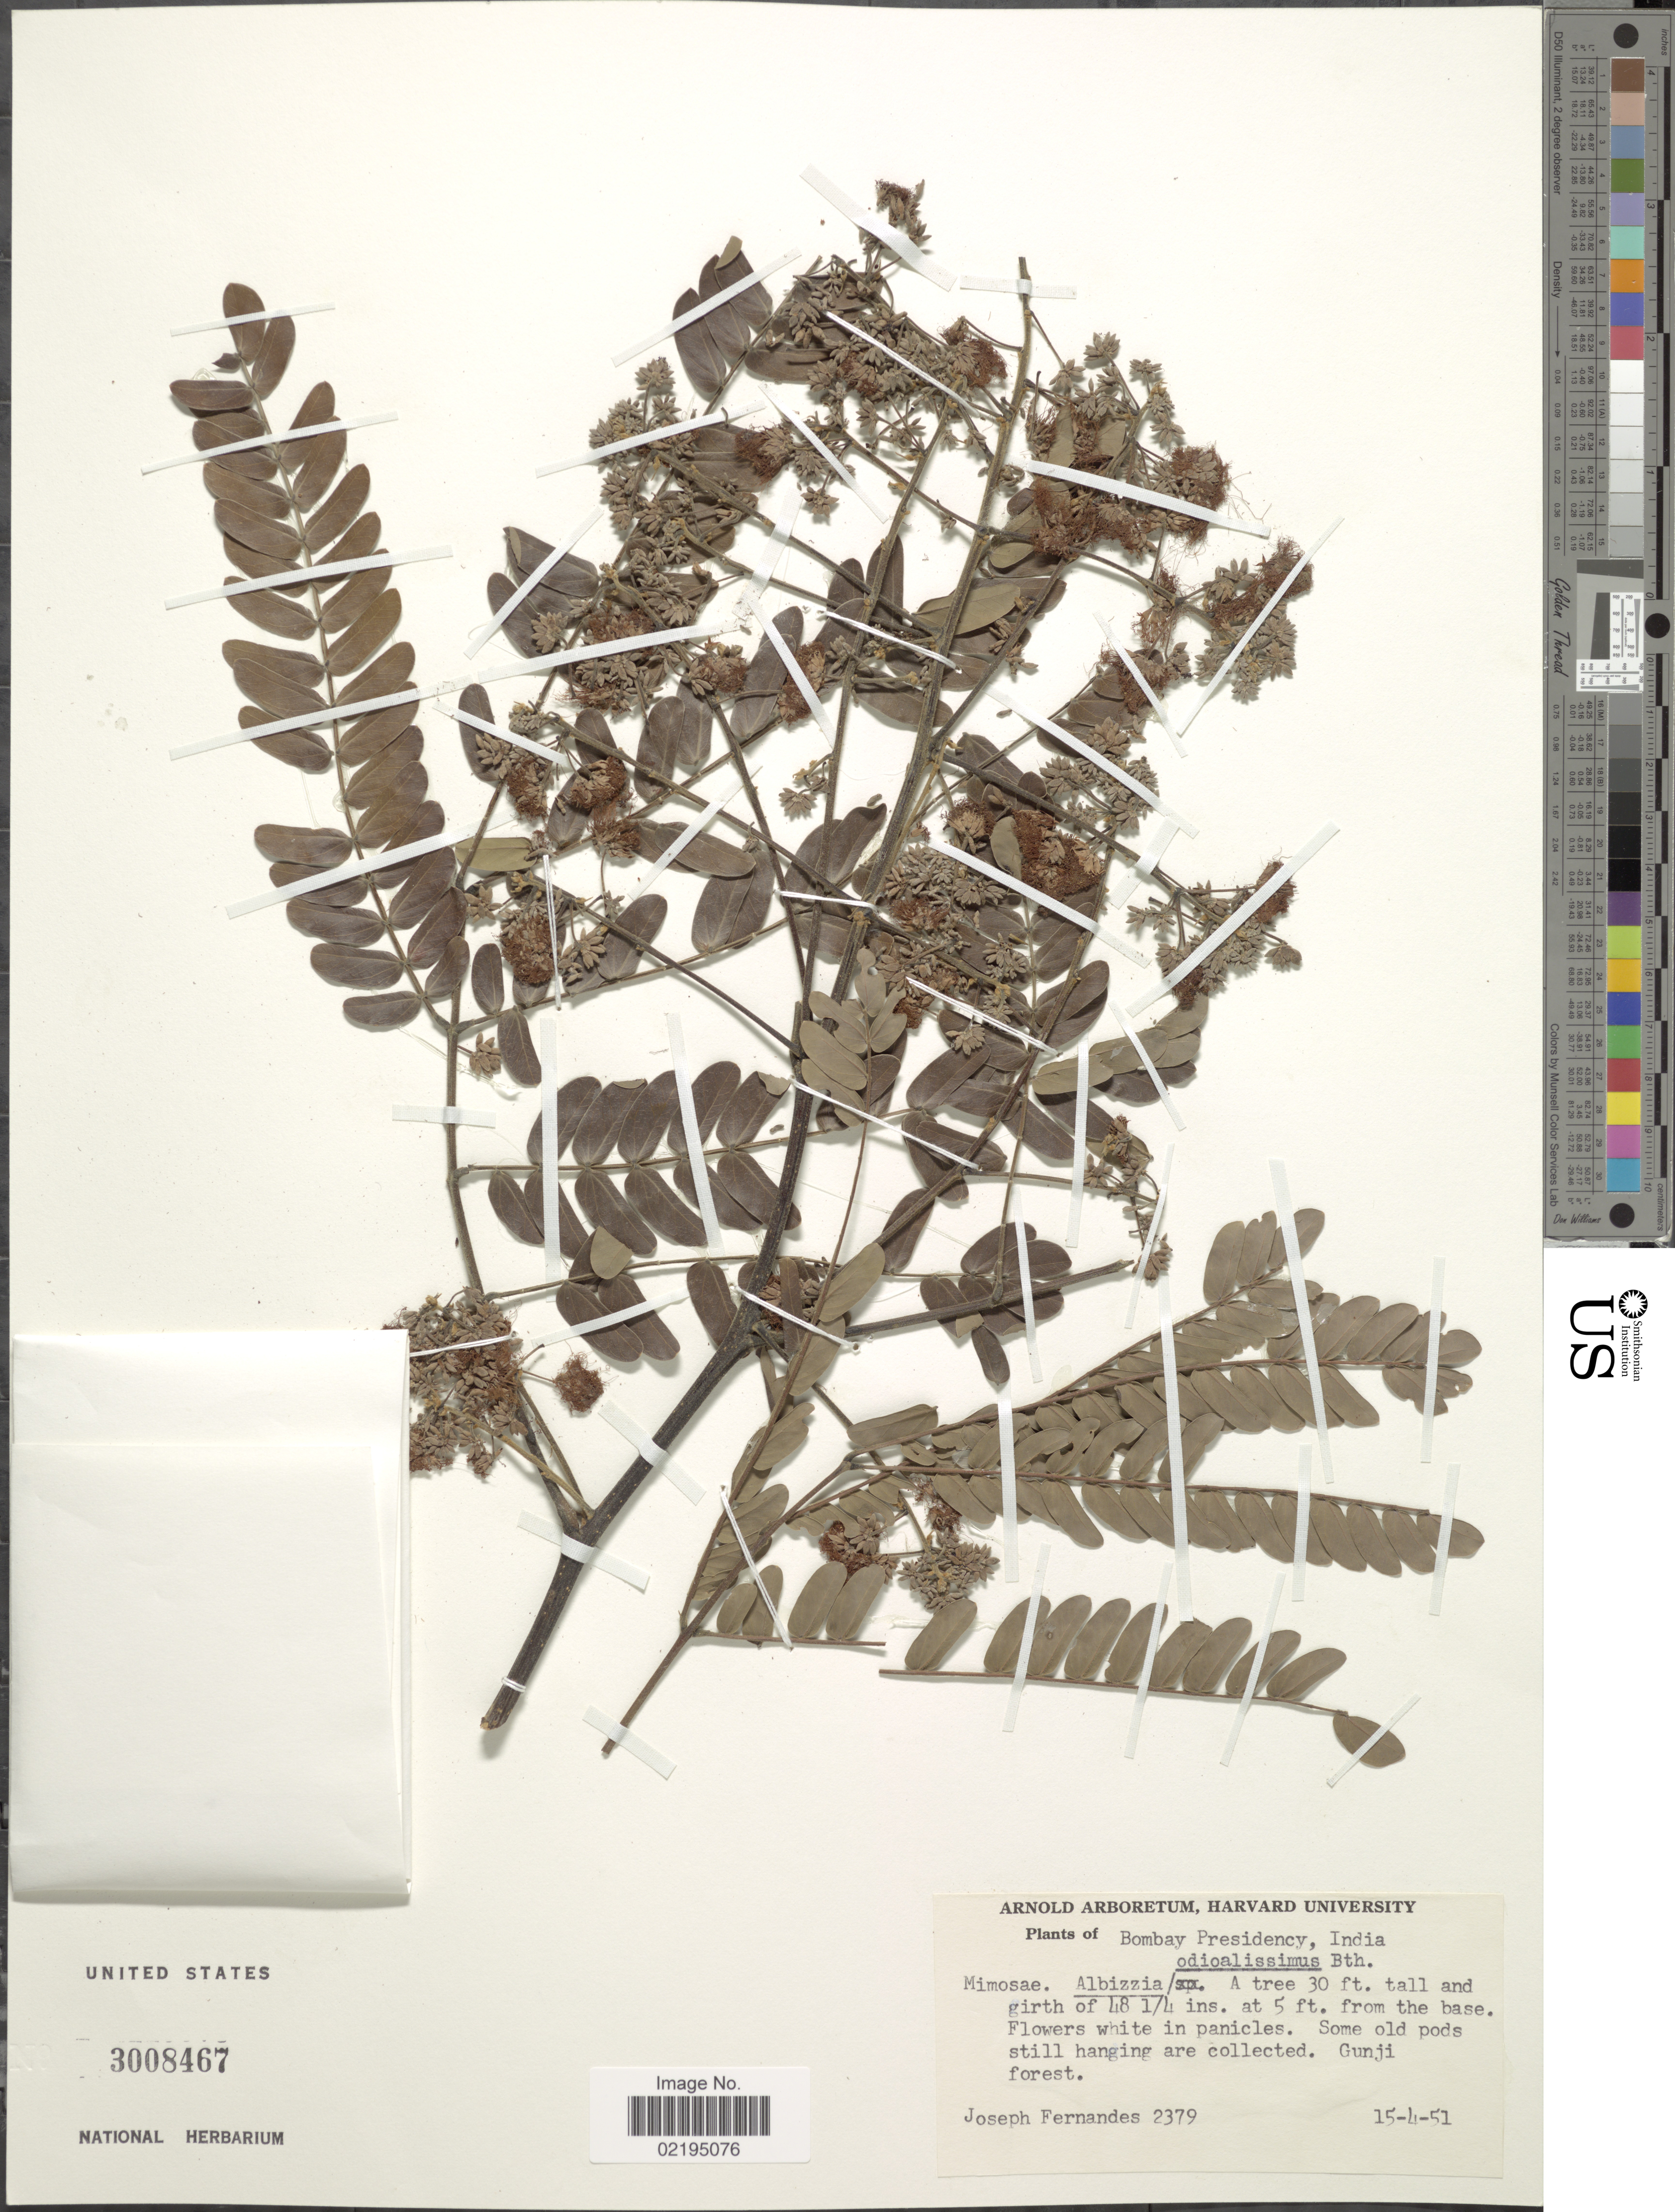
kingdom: Plantae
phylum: Tracheophyta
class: Magnoliopsida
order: Fabales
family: Fabaceae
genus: Albizia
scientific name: Albizia odoratissima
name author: (L. f.) Benth.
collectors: J. Fernandes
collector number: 2379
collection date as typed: Transcribed d/m/y: 15/4/51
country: India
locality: Bombay Presidency, Gunji forest.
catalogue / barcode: US 3008467